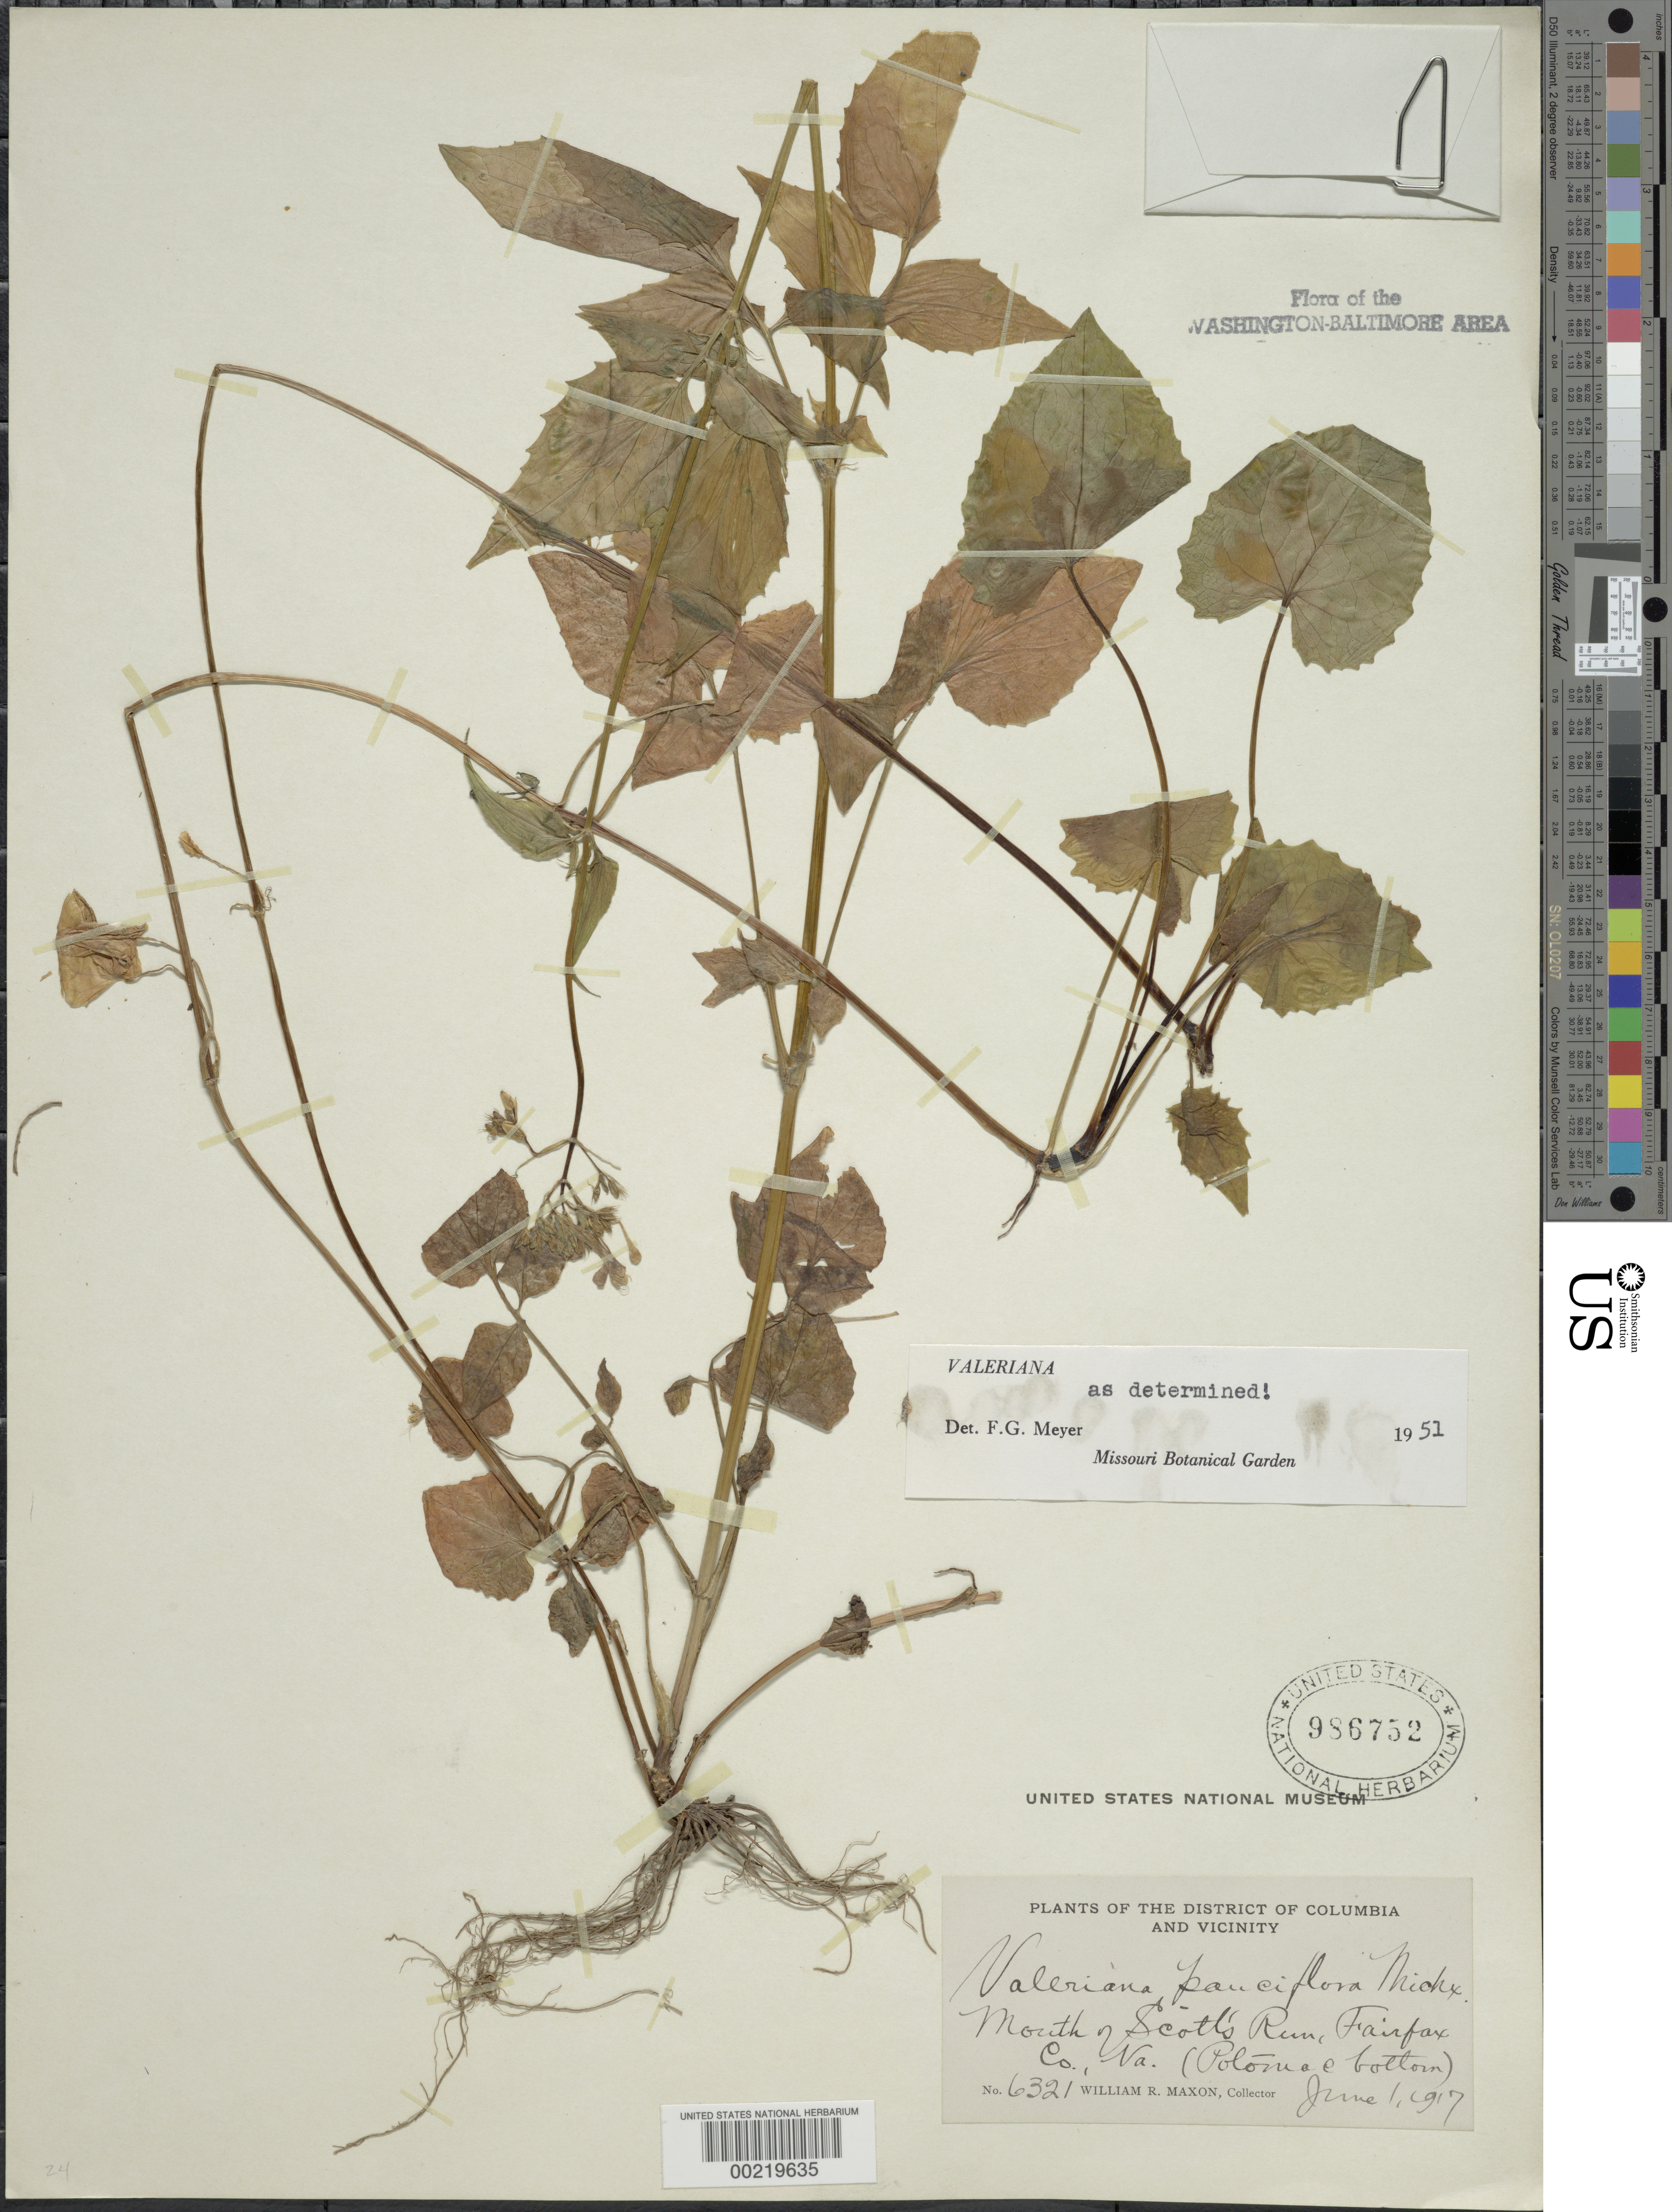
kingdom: Plantae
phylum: Tracheophyta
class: Magnoliopsida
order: Dipsacales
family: Caprifoliaceae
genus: Valeriana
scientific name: Valeriana pauciflora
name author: Michx.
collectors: W. R. Maxon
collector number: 6321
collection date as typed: -1 Jun 1917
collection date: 1917-06-01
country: United States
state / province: Virginia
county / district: Fairfax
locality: Mouth of Scotts Run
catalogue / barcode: US 986752